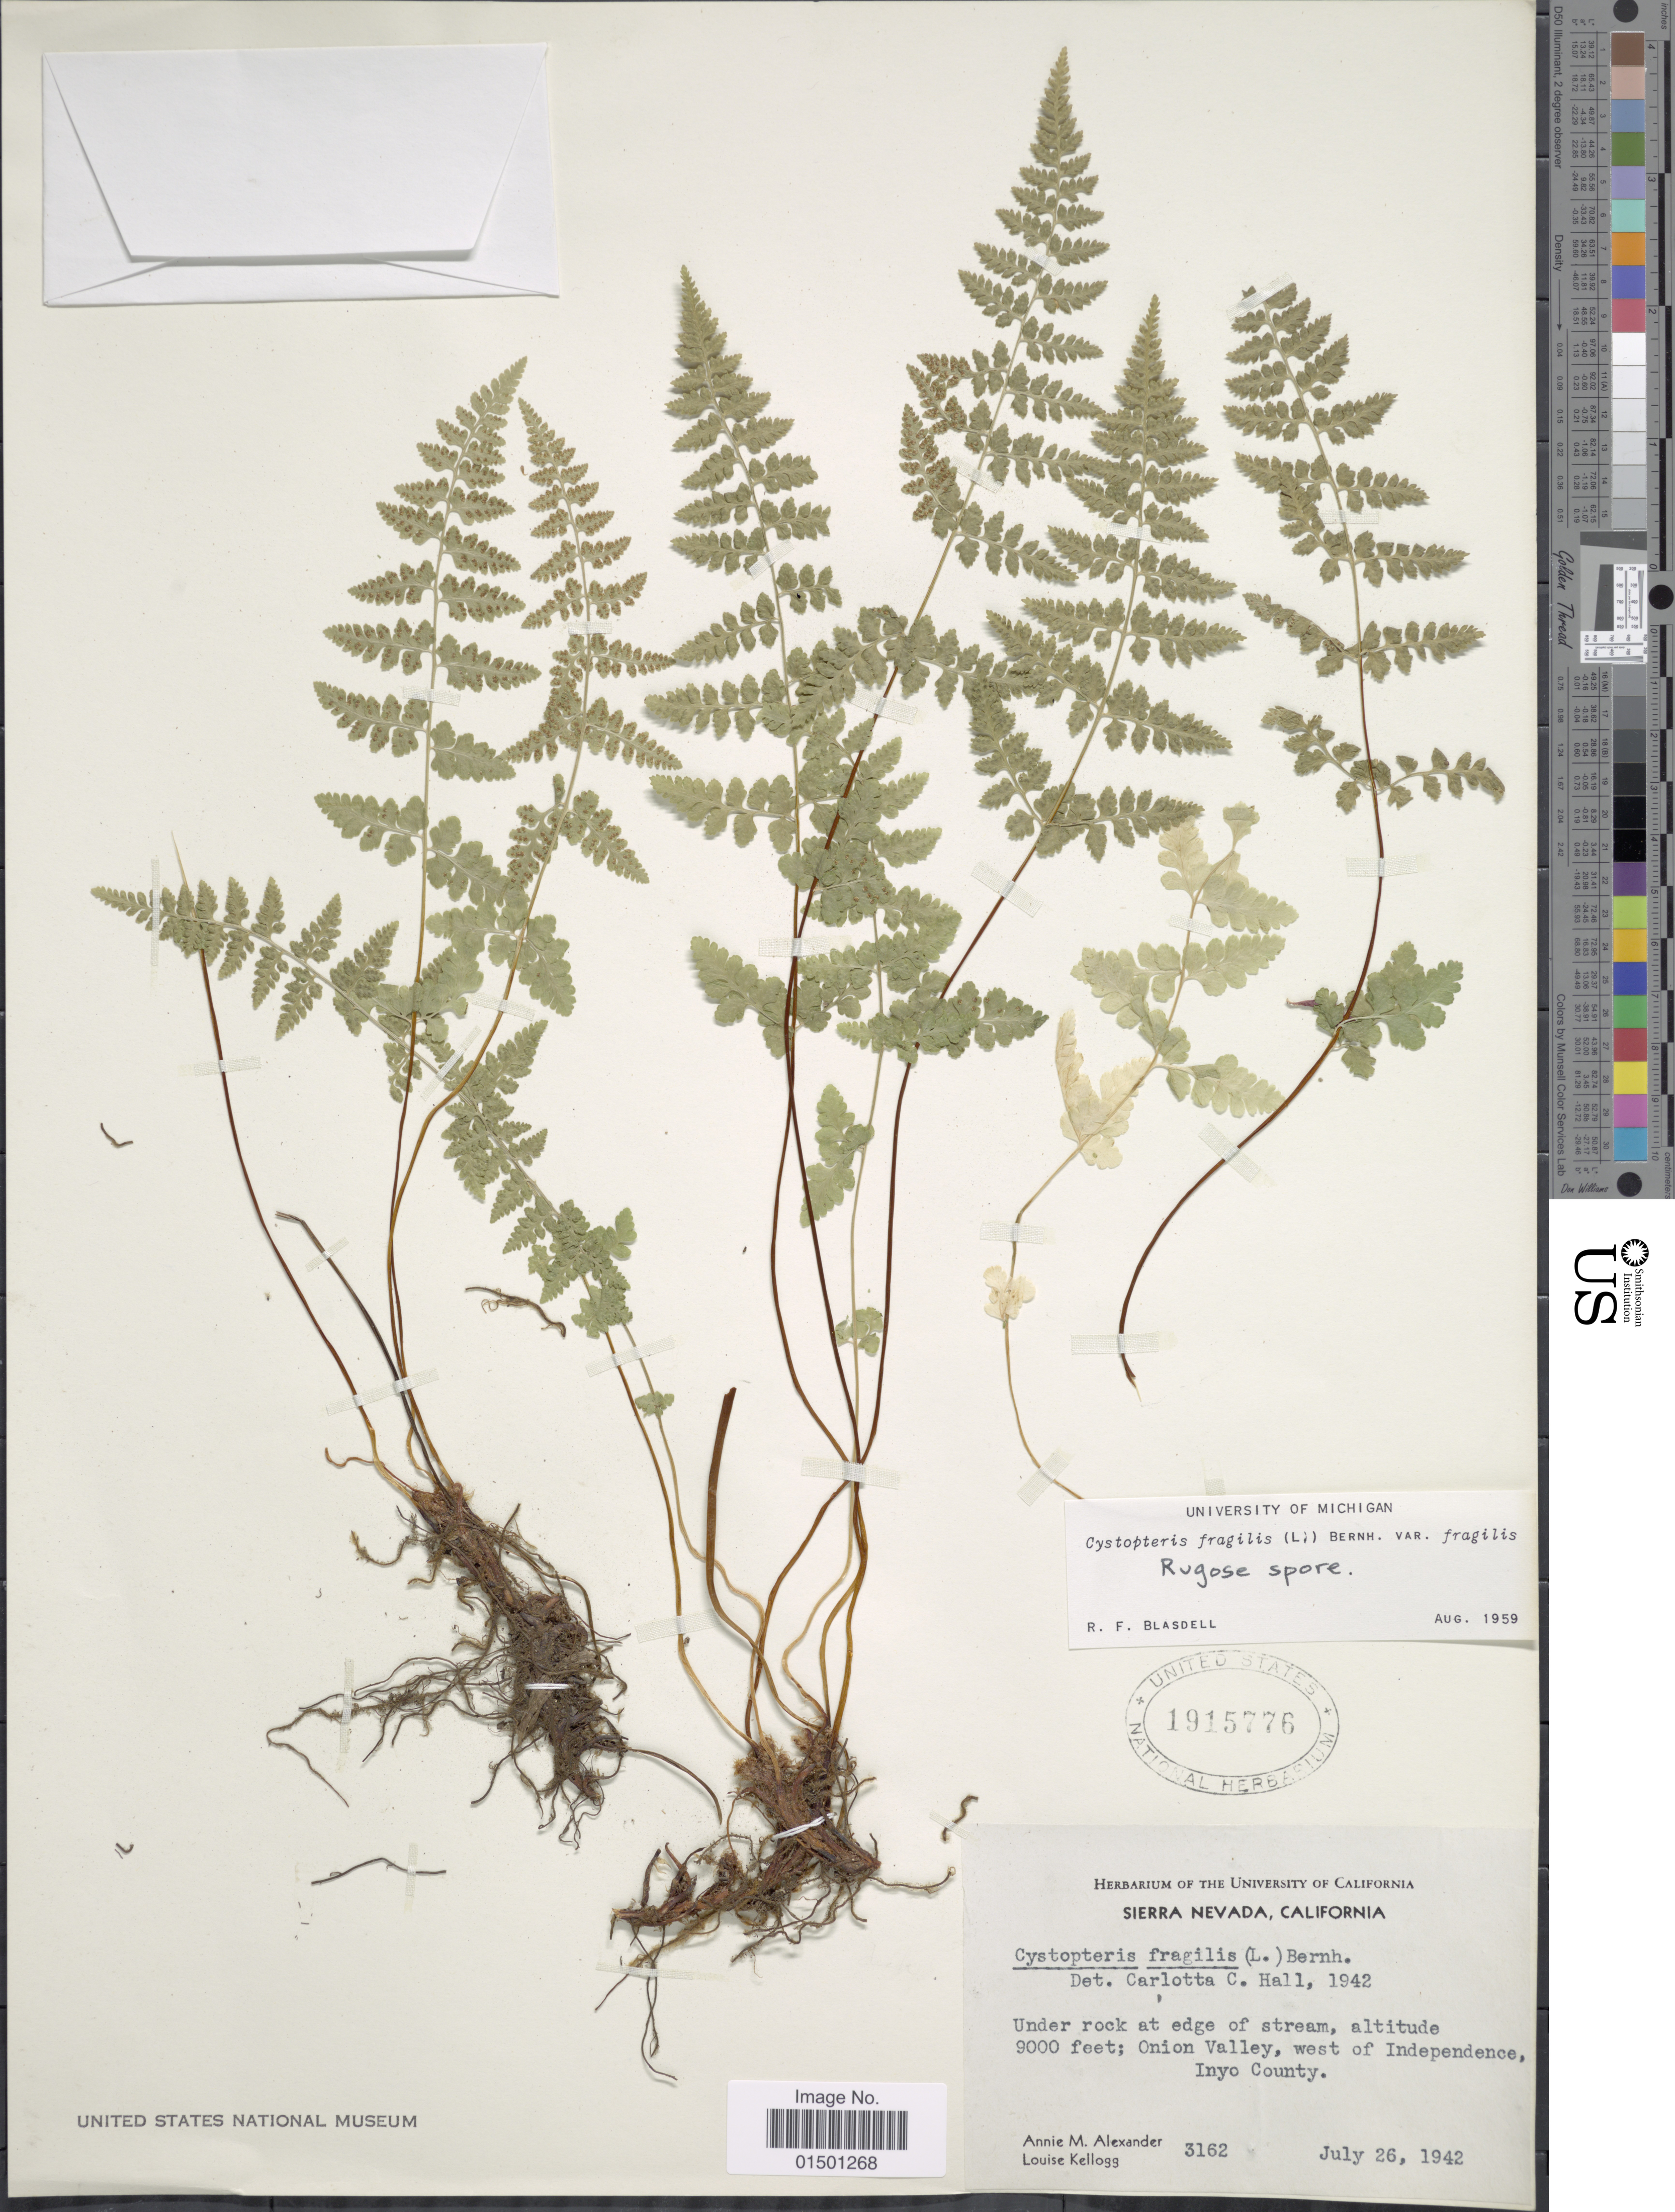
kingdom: Plantae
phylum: Tracheophyta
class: Polypodiopsida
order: Polypodiales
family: Cystopteridaceae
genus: Cystopteris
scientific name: Cystopteris fragilis var. dickieana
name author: B. Boivin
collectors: A. M. Alexander & L. Kellogg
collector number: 3162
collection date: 1942-07-26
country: United States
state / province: California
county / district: Inyo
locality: Sierra Nevada, Onion Valley, west of Independence, Inyo County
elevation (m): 2743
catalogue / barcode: US 1915776